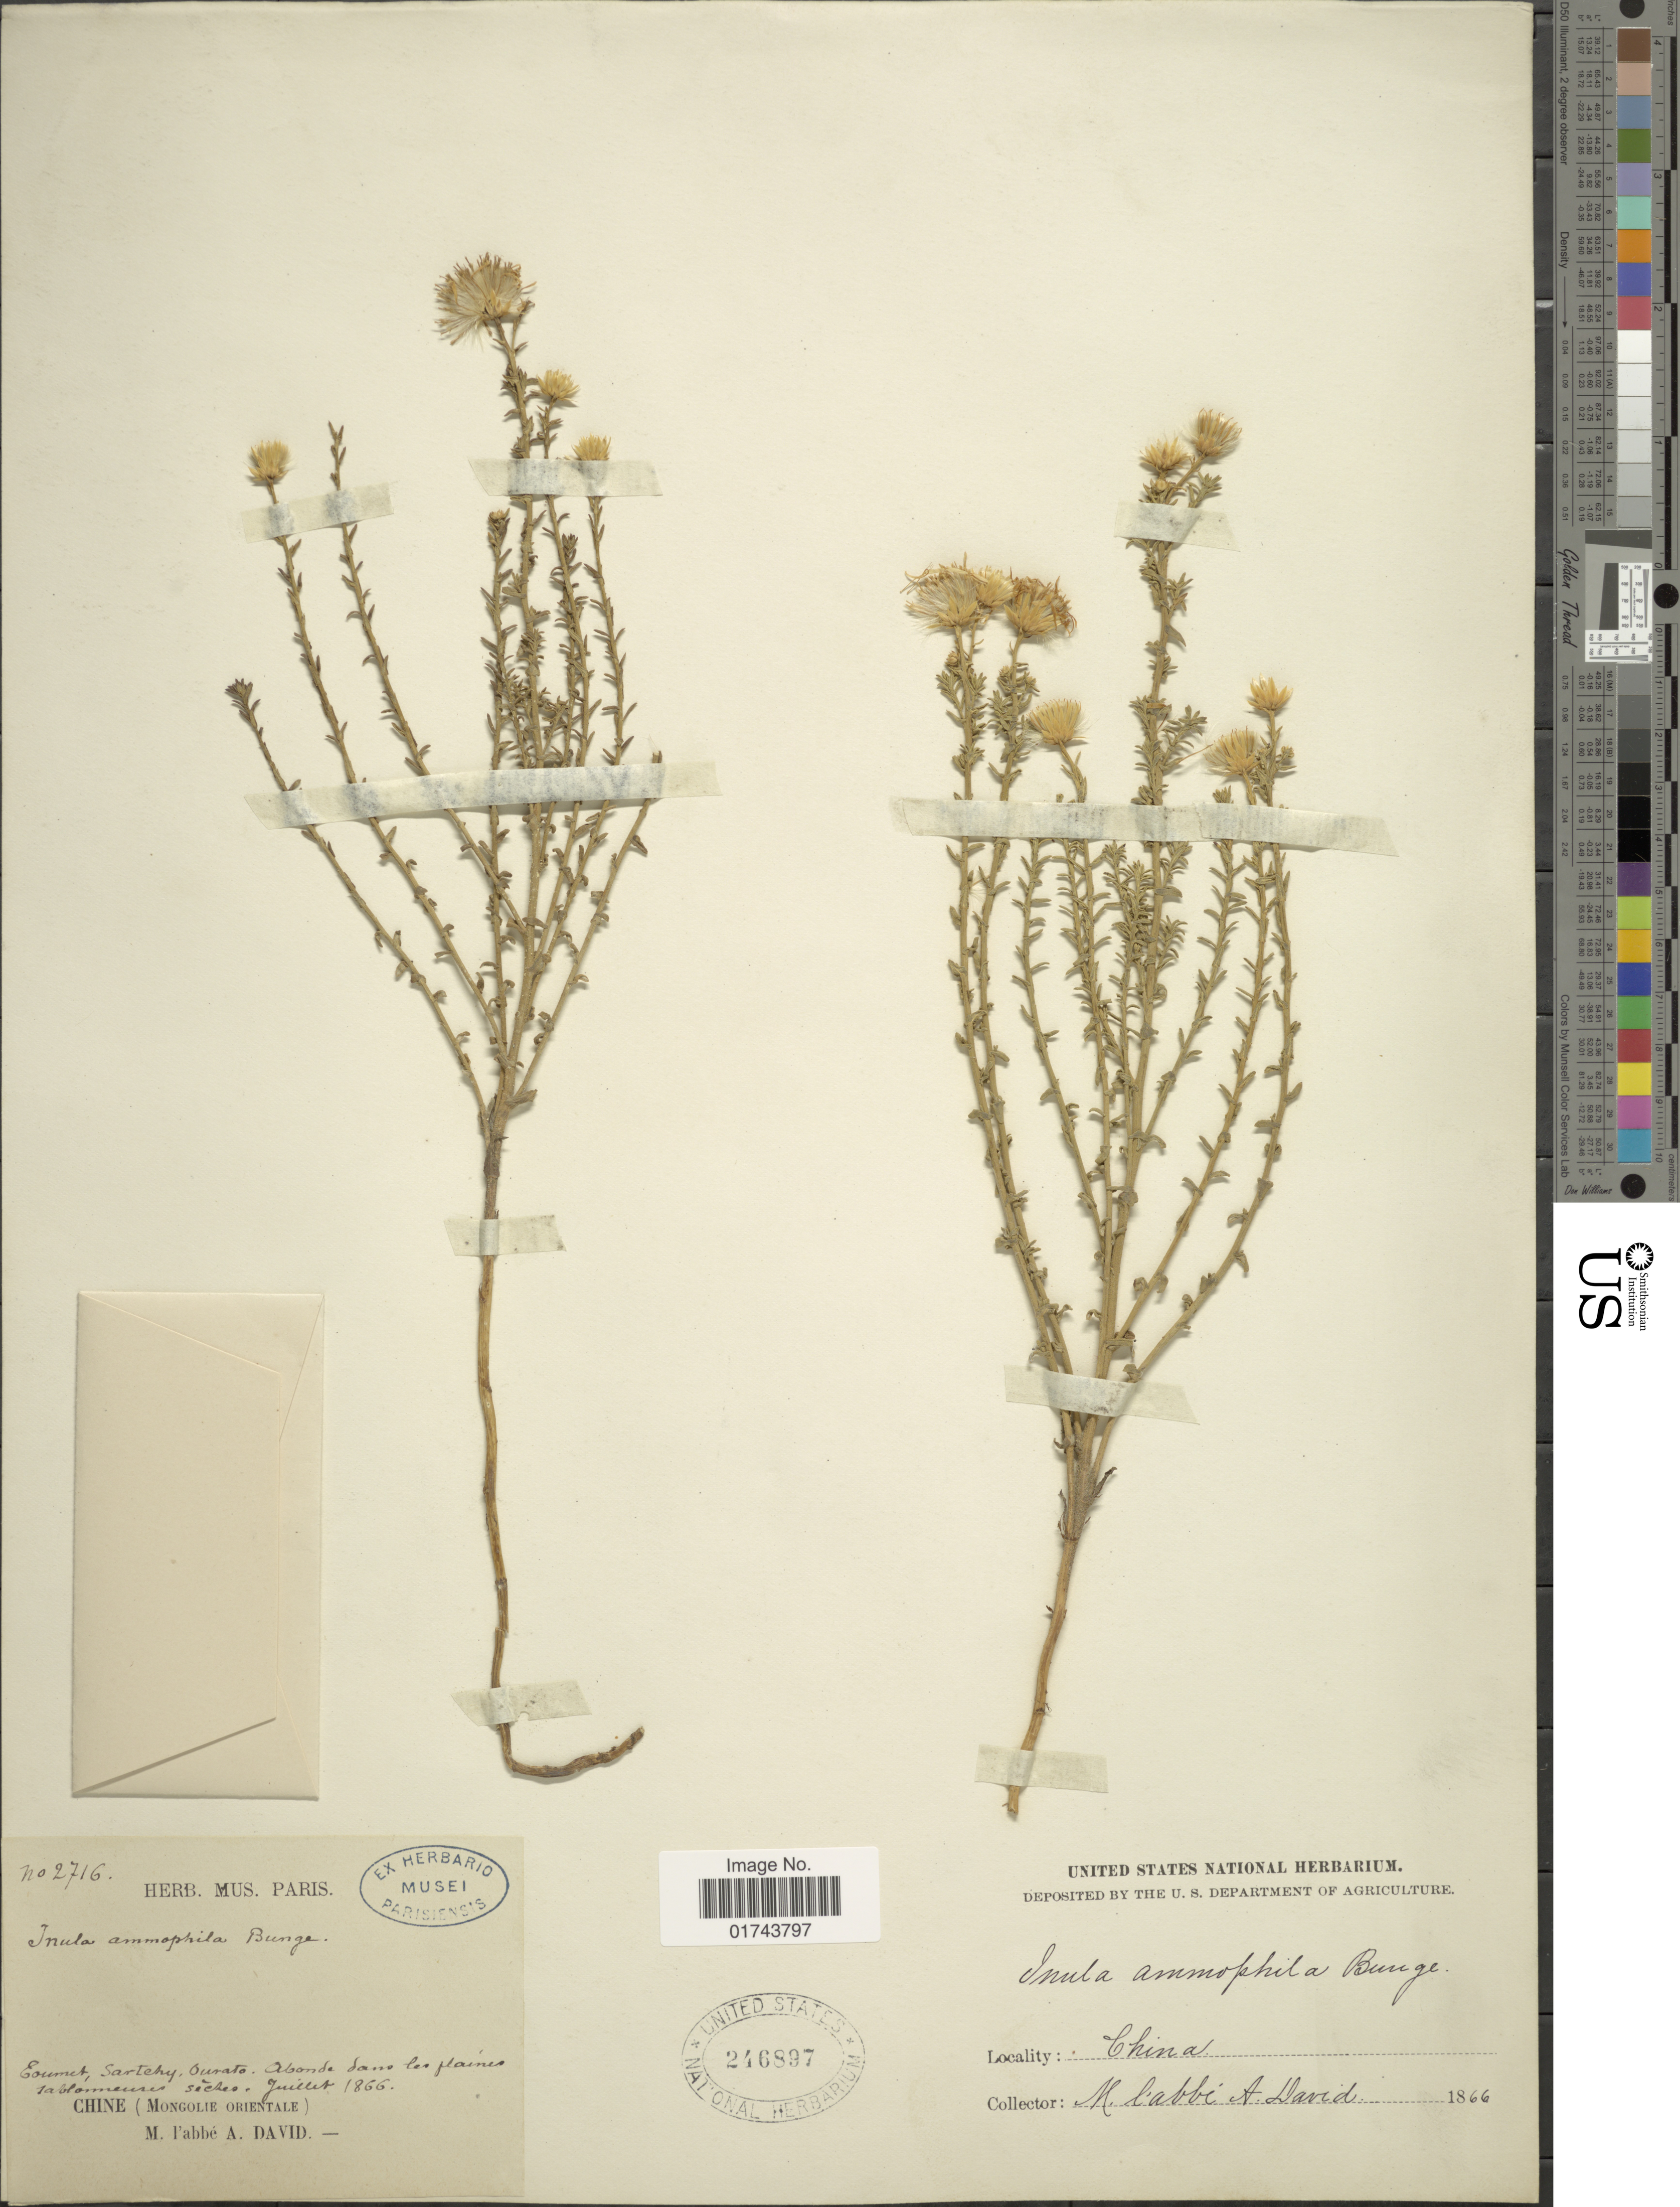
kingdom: Plantae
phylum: Tracheophyta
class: Magnoliopsida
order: Asterales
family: Asteraceae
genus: Inula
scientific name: Inula ammophila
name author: Bunge ex DC.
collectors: M. Pabbe & A. David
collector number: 2716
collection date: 1866-07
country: China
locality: Chine ( Mongolie Orientale)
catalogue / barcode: US 246897